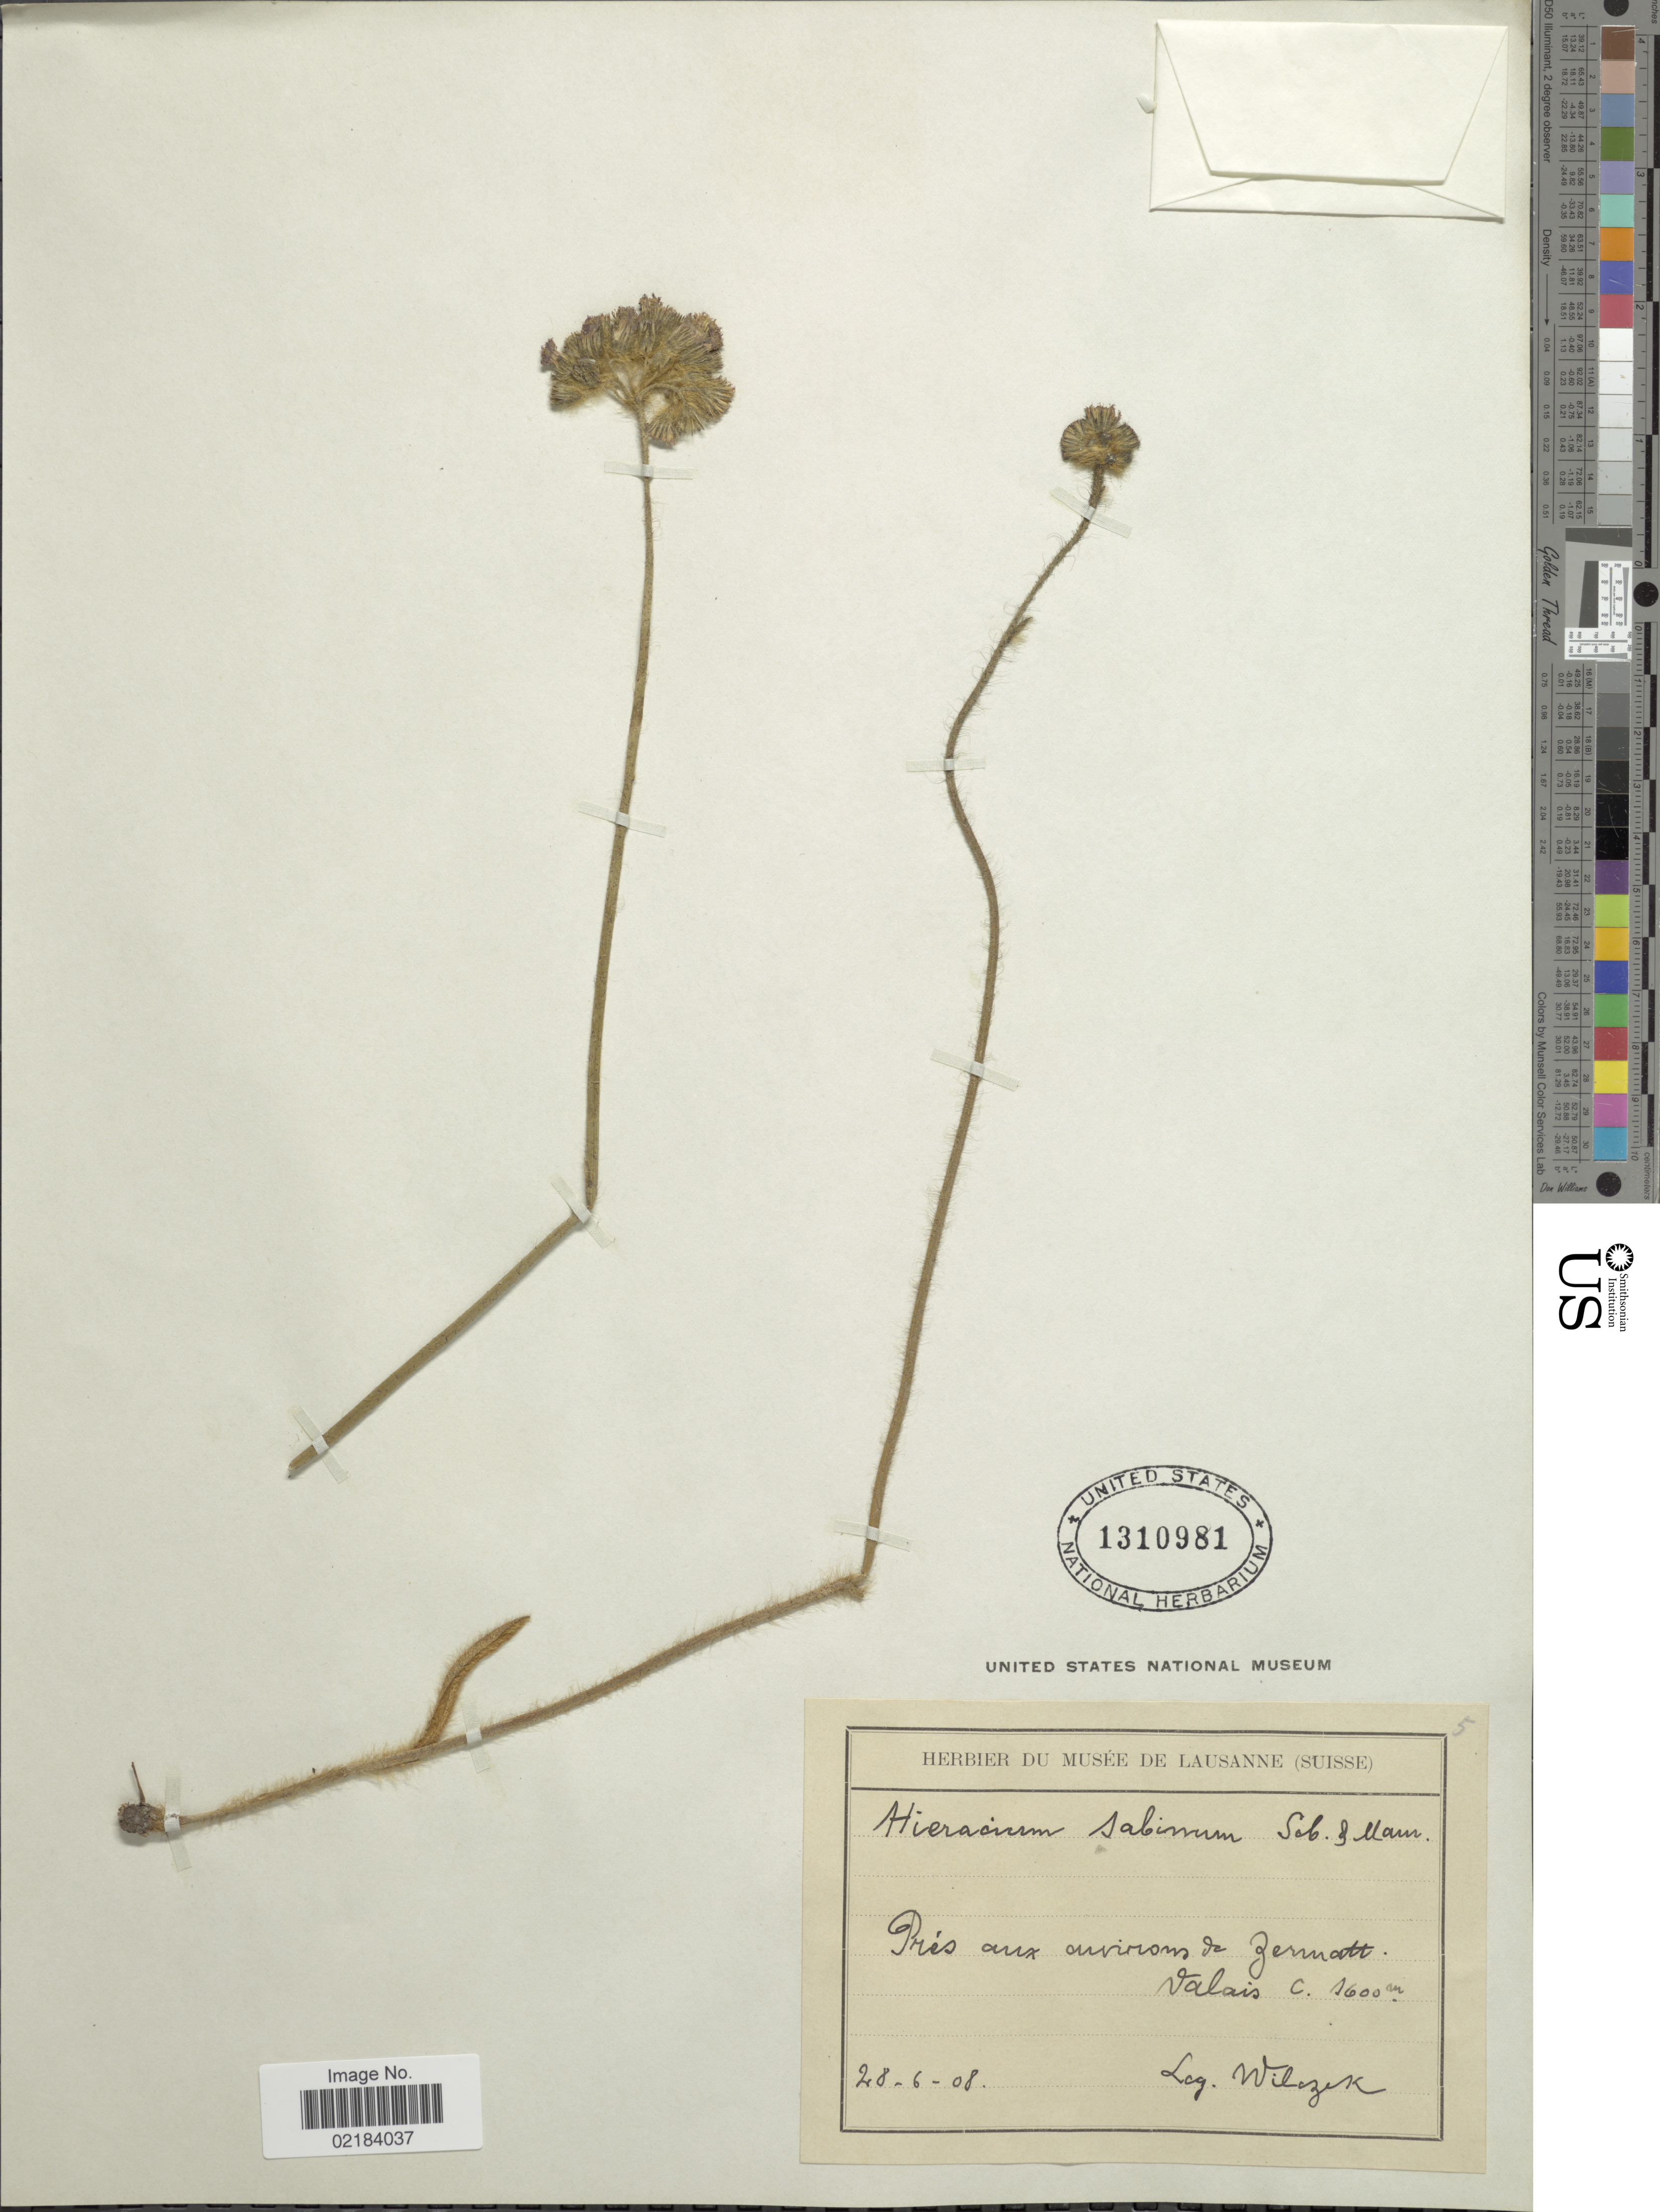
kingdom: Plantae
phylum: Tracheophyta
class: Magnoliopsida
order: Asterales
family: Asteraceae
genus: Hieracium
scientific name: Hieracium sabinum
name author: Sebast.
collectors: Wilczek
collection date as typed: Transcribed d/m/y: 28/6/08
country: Switzerland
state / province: Valais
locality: Pres auc environs de Zermatt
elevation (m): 1600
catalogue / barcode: US 1310981